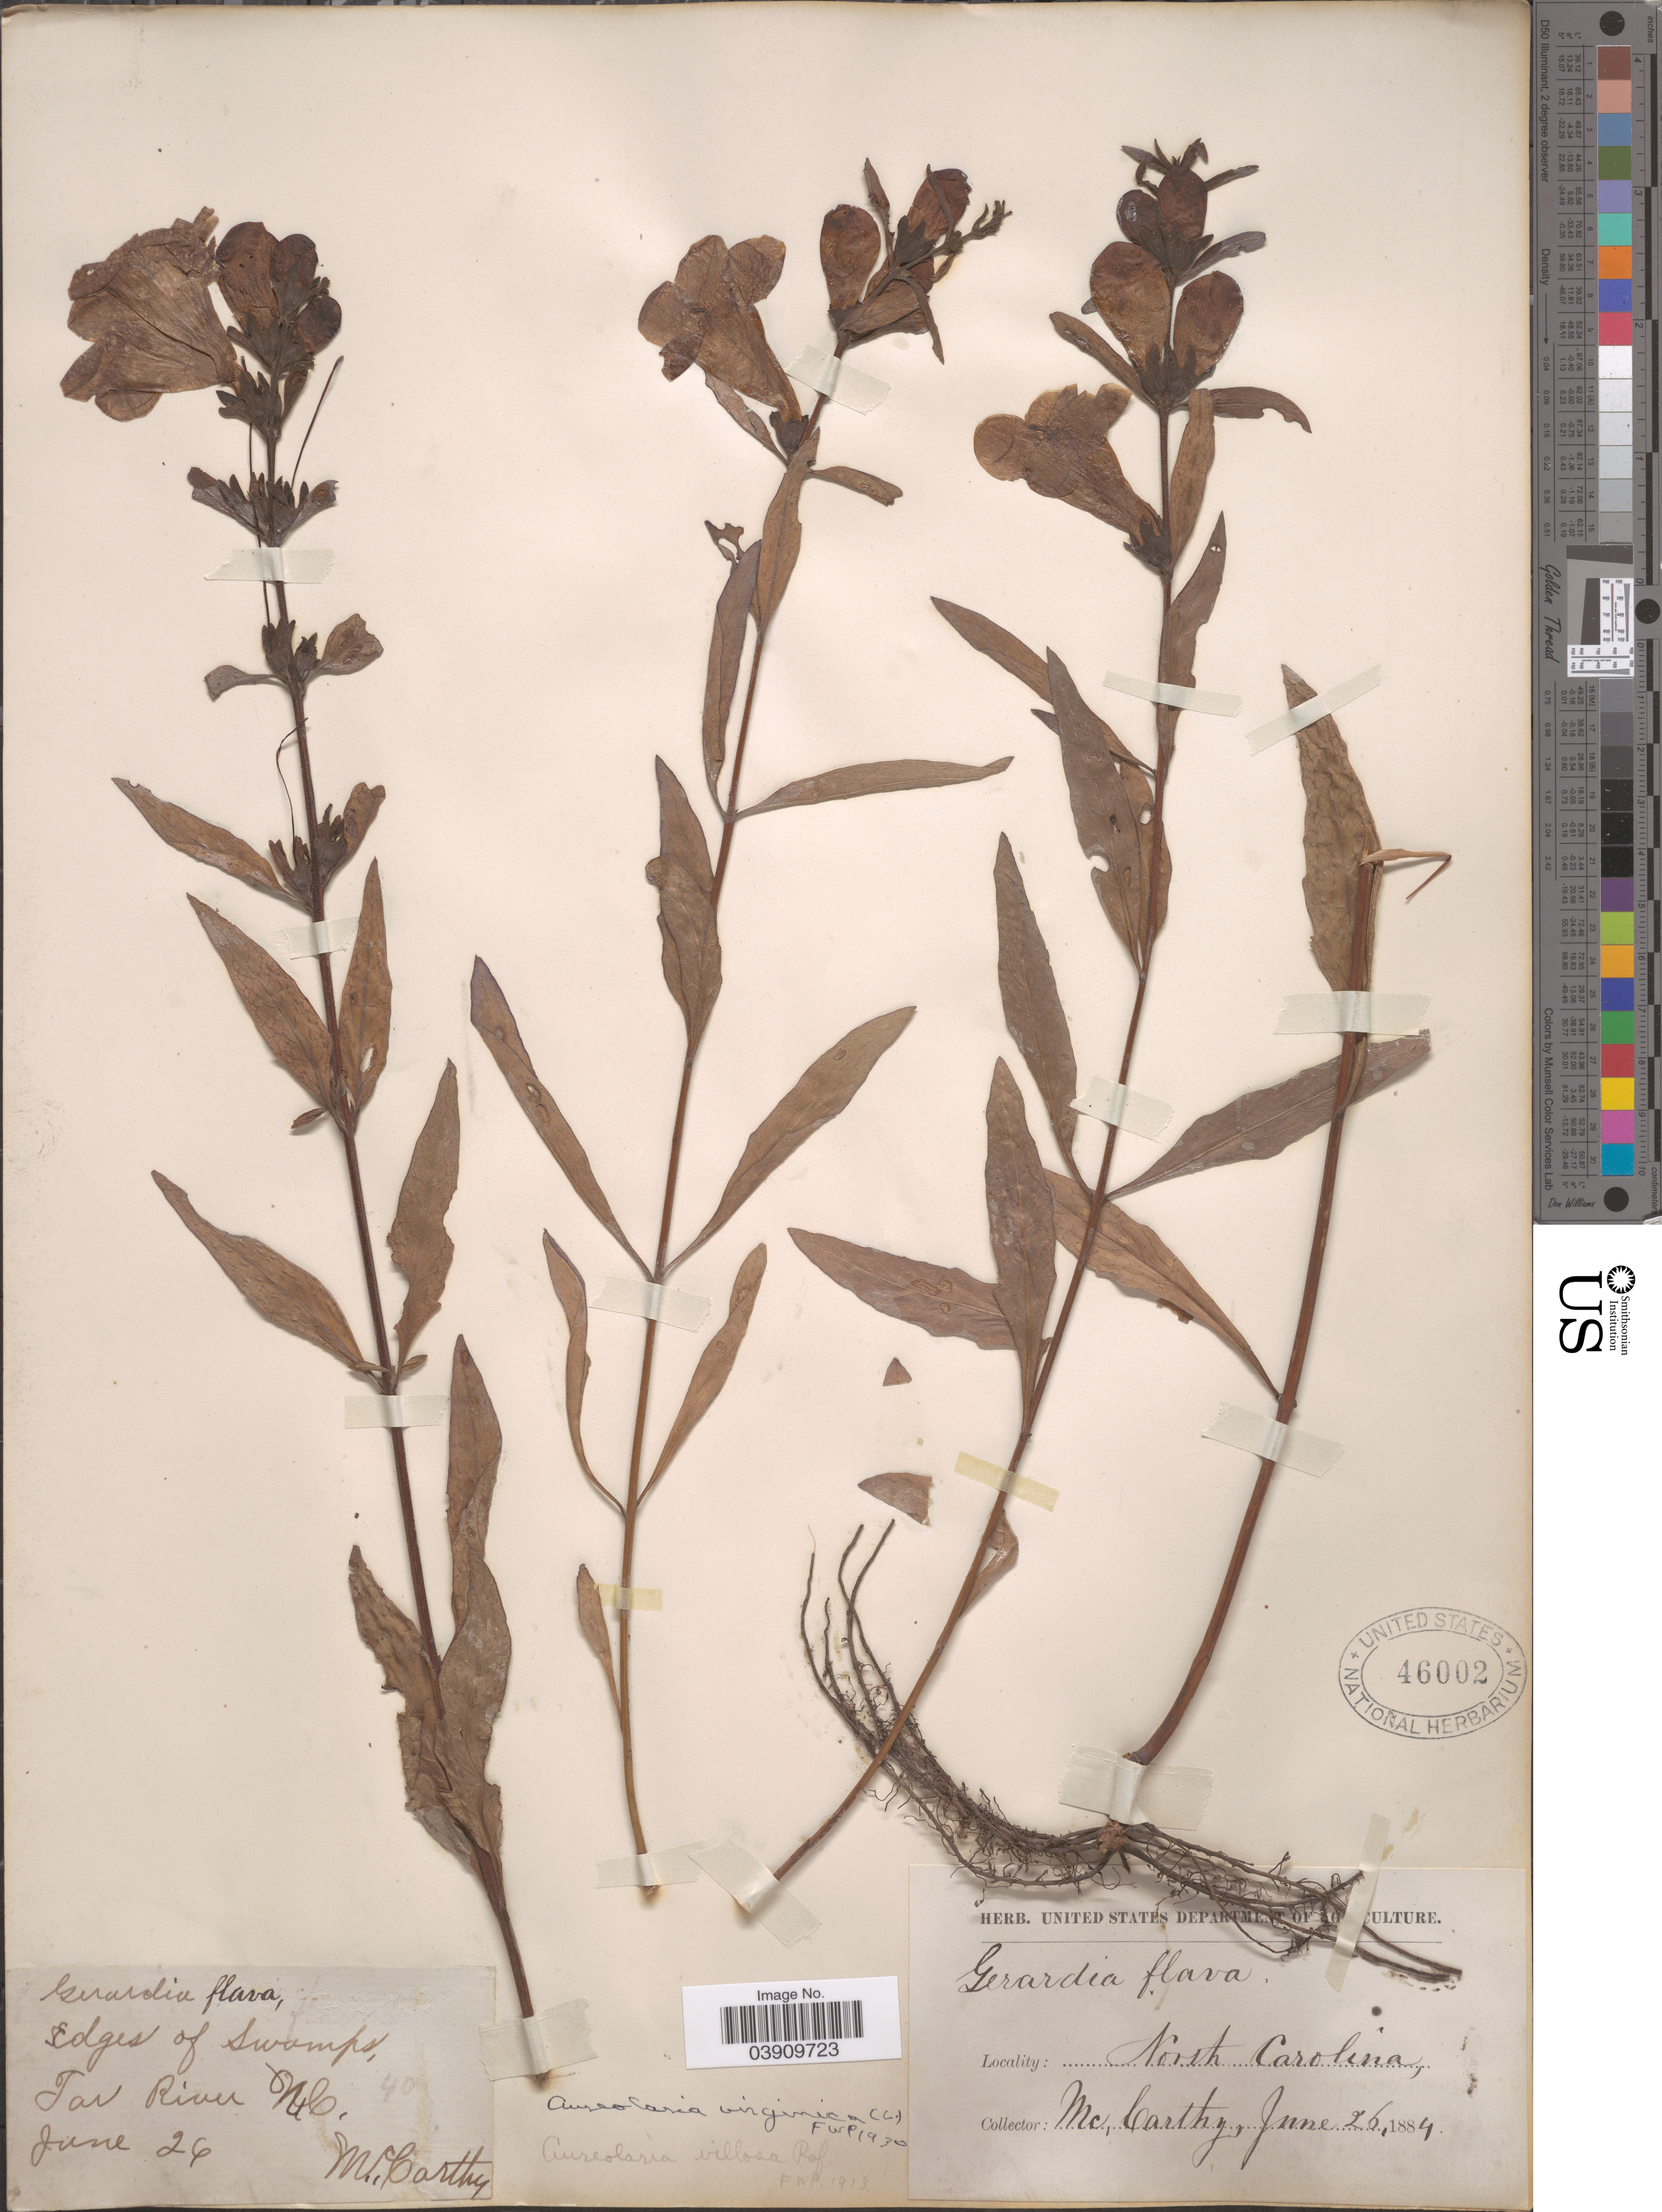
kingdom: Plantae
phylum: Tracheophyta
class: Magnoliopsida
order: Lamiales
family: Orobanchaceae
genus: Aureolaria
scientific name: Aureolaria virginica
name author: (L.) Pennell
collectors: -- McCarthy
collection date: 1884-06-26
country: United States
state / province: North Carolina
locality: Edges of swamps, Tar River.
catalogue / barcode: US 46002